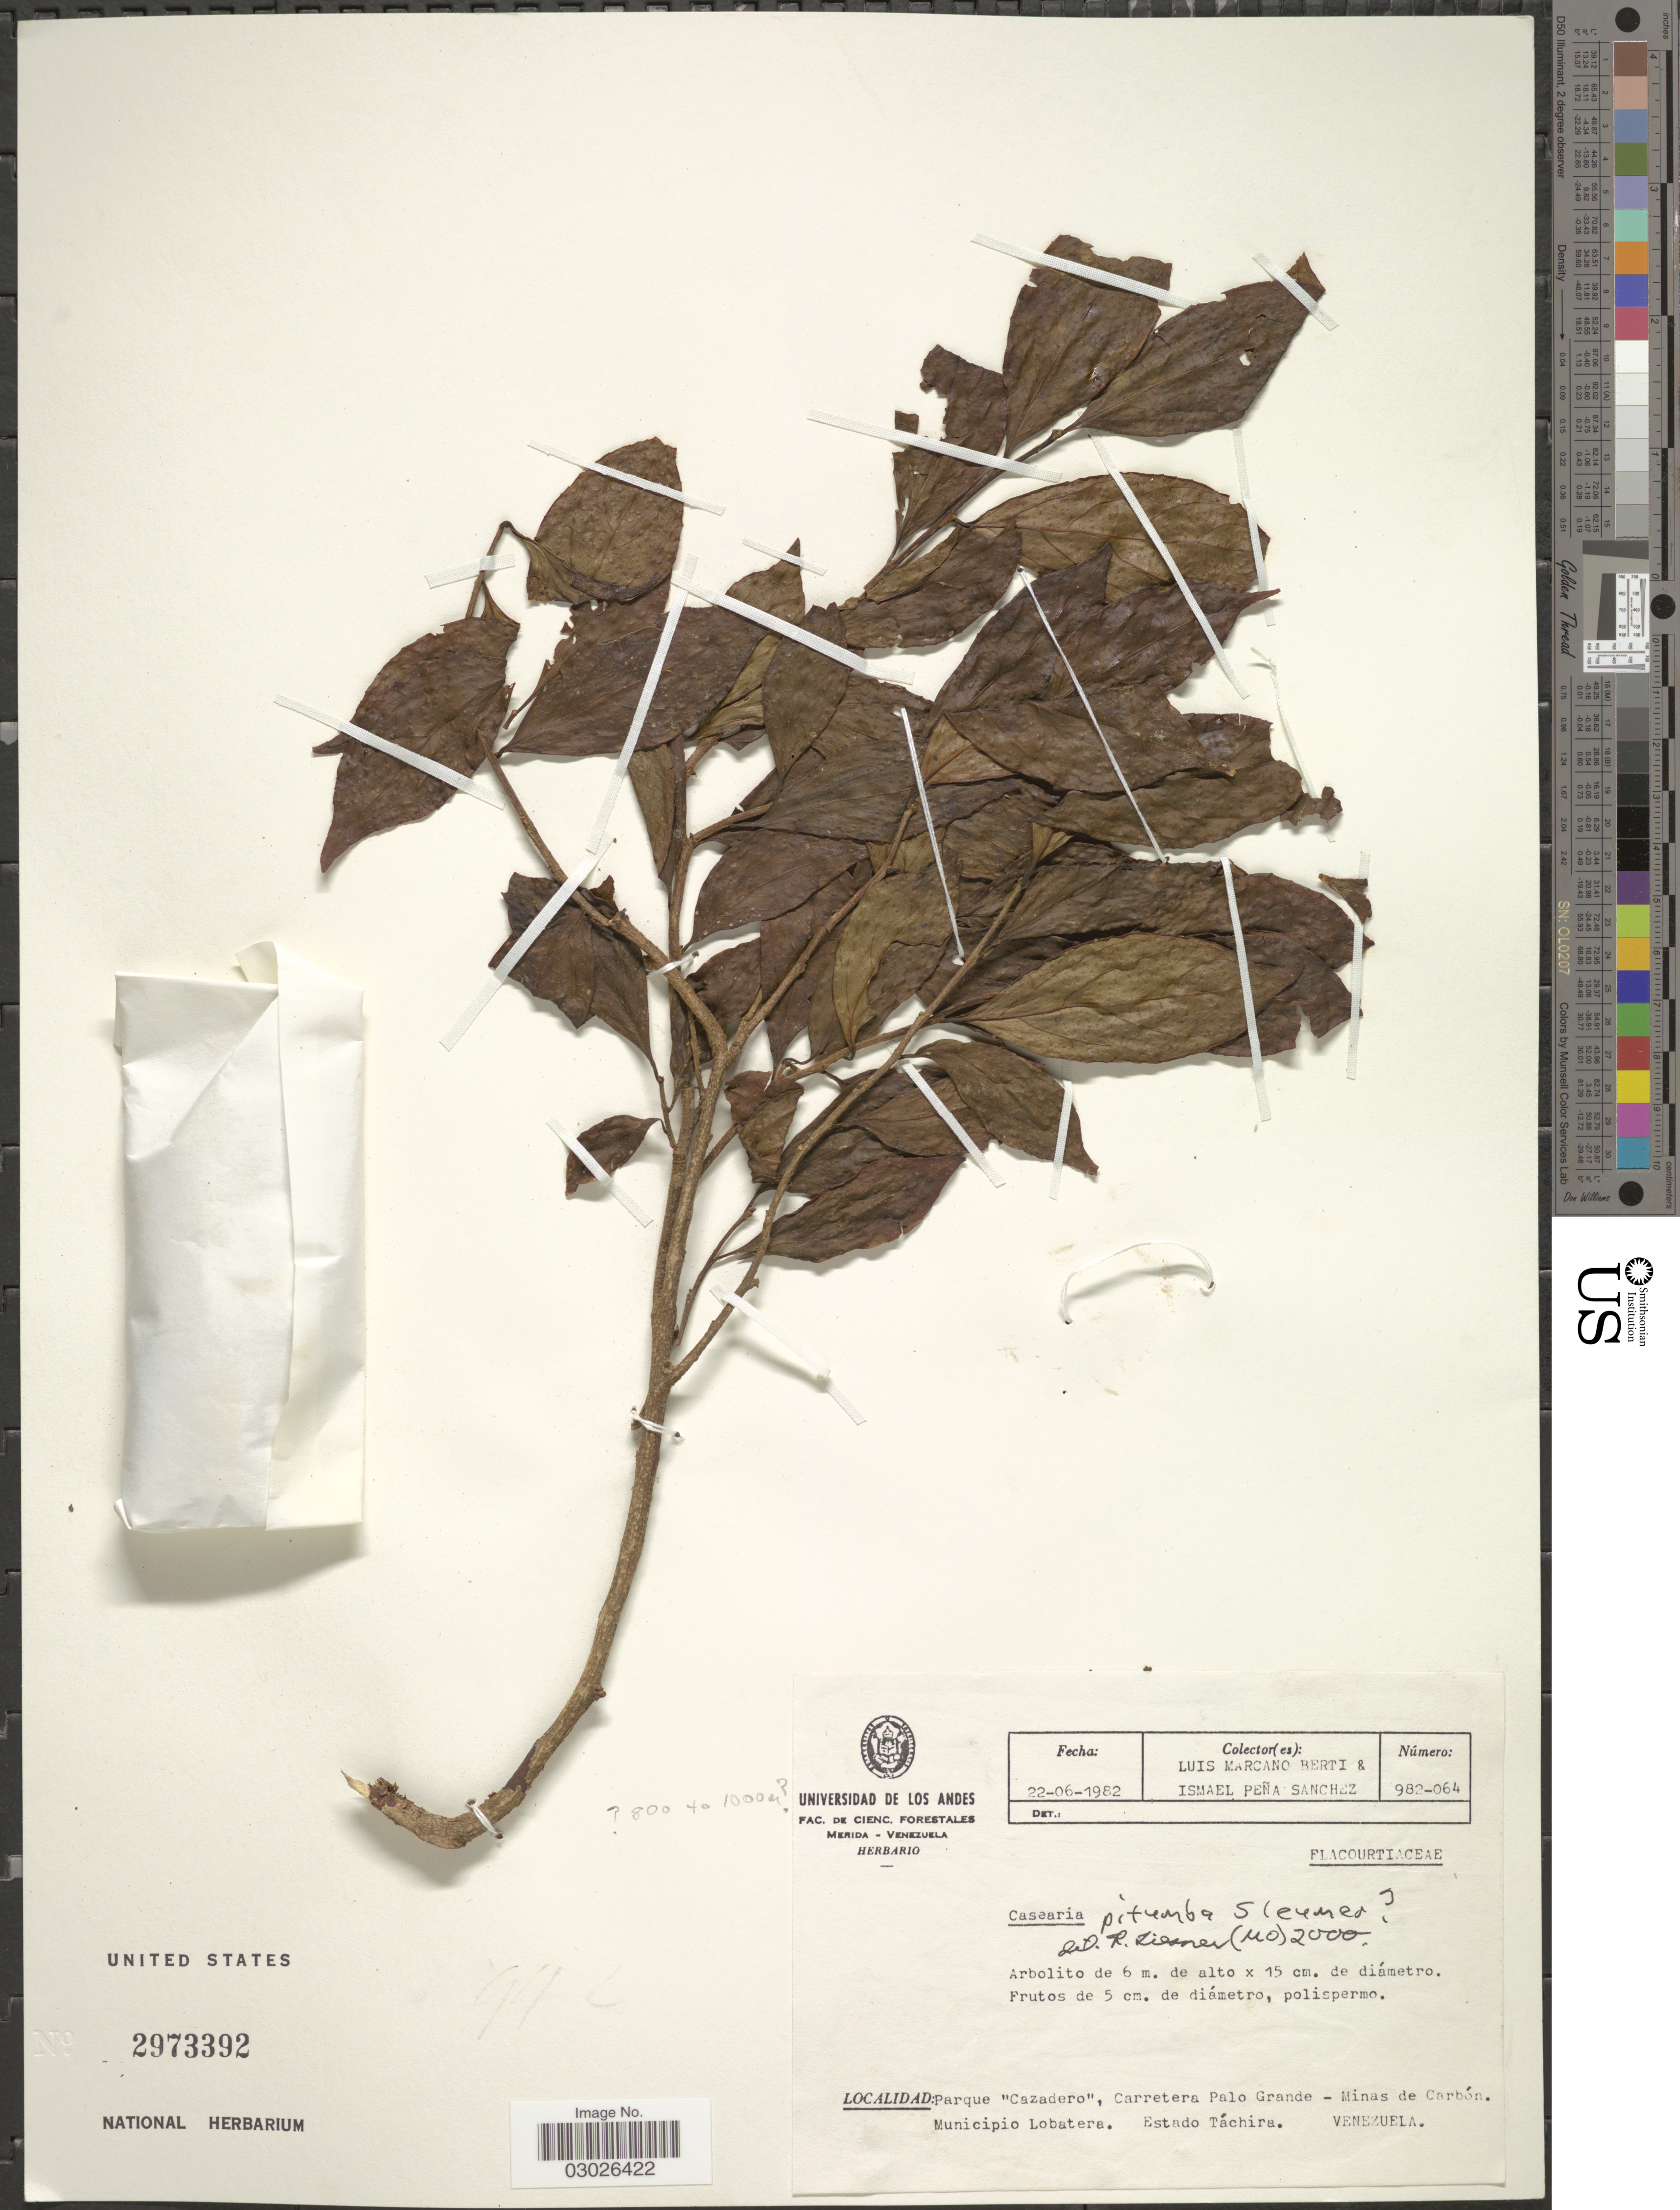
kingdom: Plantae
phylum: Tracheophyta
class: Magnoliopsida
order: Malpighiales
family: Salicaceae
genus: Casearia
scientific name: Casearia pitumba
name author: Sleumer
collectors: L. Marcano-Berti & I. Peña S.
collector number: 982-064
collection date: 1982-06-22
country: Venezuela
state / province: Tachira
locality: Parque "Cazadero", Carretera Palo Grande - Minas de Carbón. Municipio Lobatera. Estado Táchira.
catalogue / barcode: US 2973392